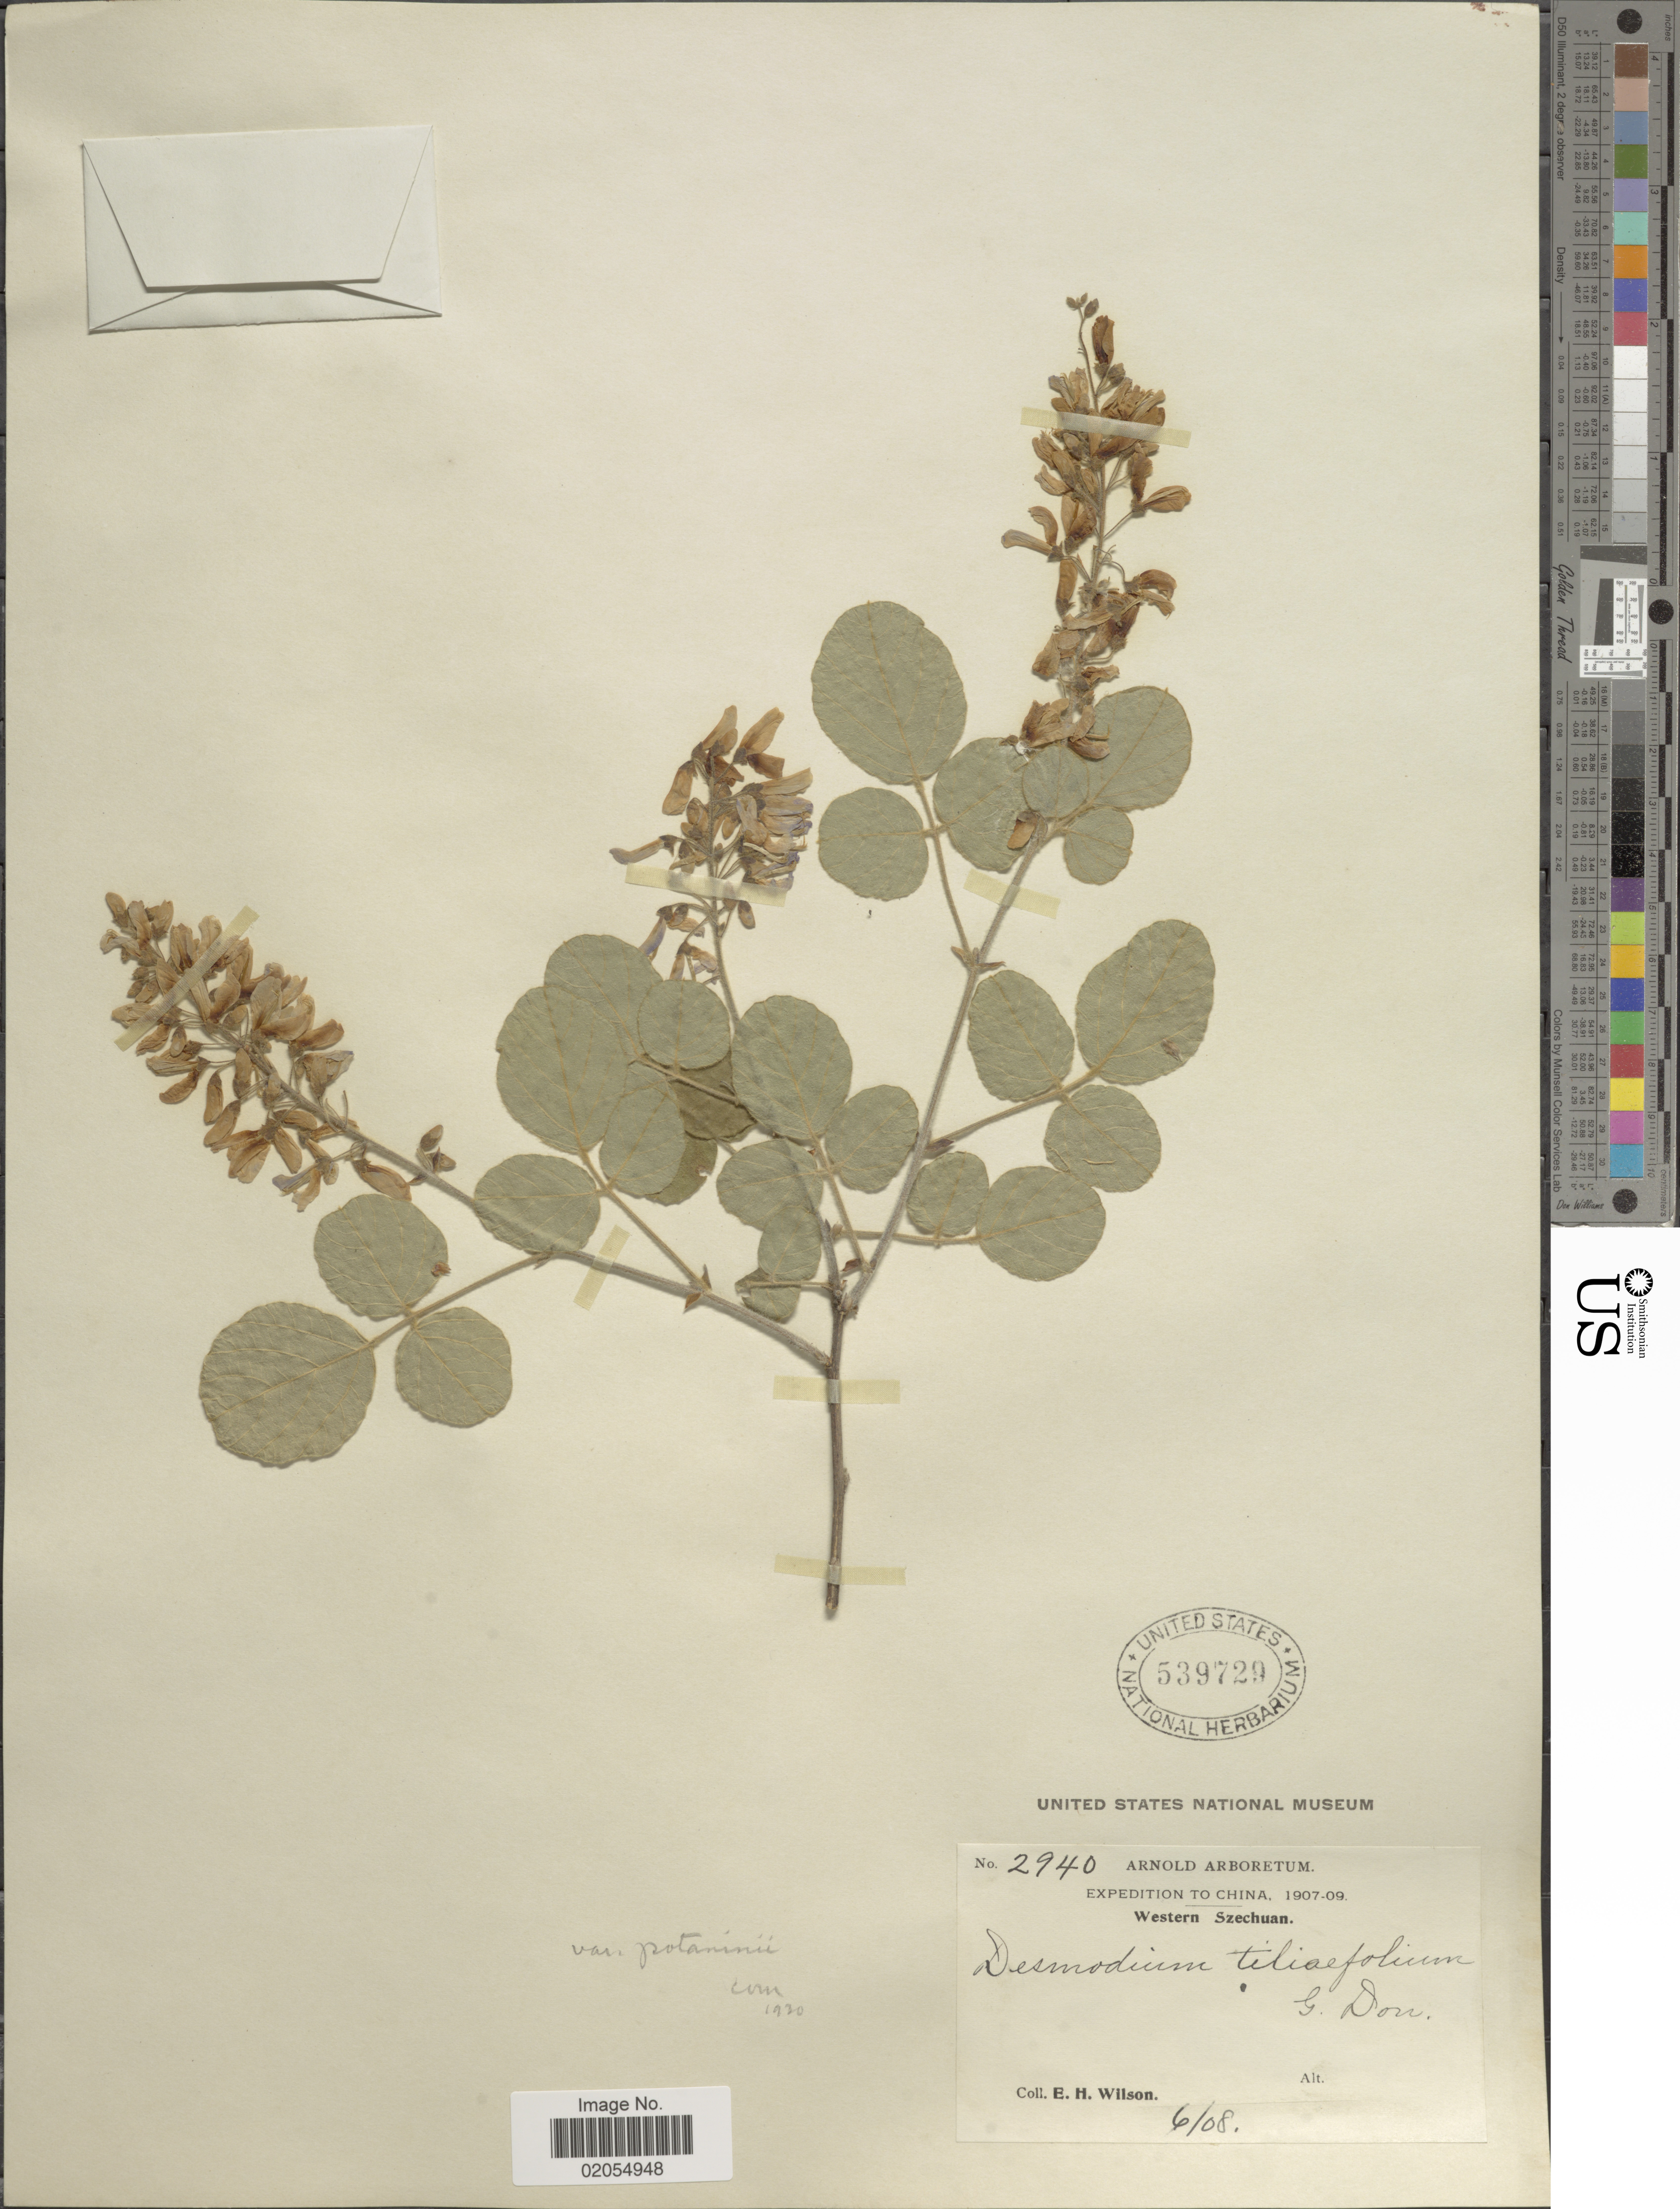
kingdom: Plantae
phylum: Tracheophyta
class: Magnoliopsida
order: Fabales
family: Fabaceae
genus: Sunhangia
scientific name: Sunhangia elegans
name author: (DC.) H. Ohashi & K. Ohashi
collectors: E. Wilson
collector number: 2940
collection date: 1908-06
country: China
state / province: Sichuan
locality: Western Szechuan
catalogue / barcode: US 539729